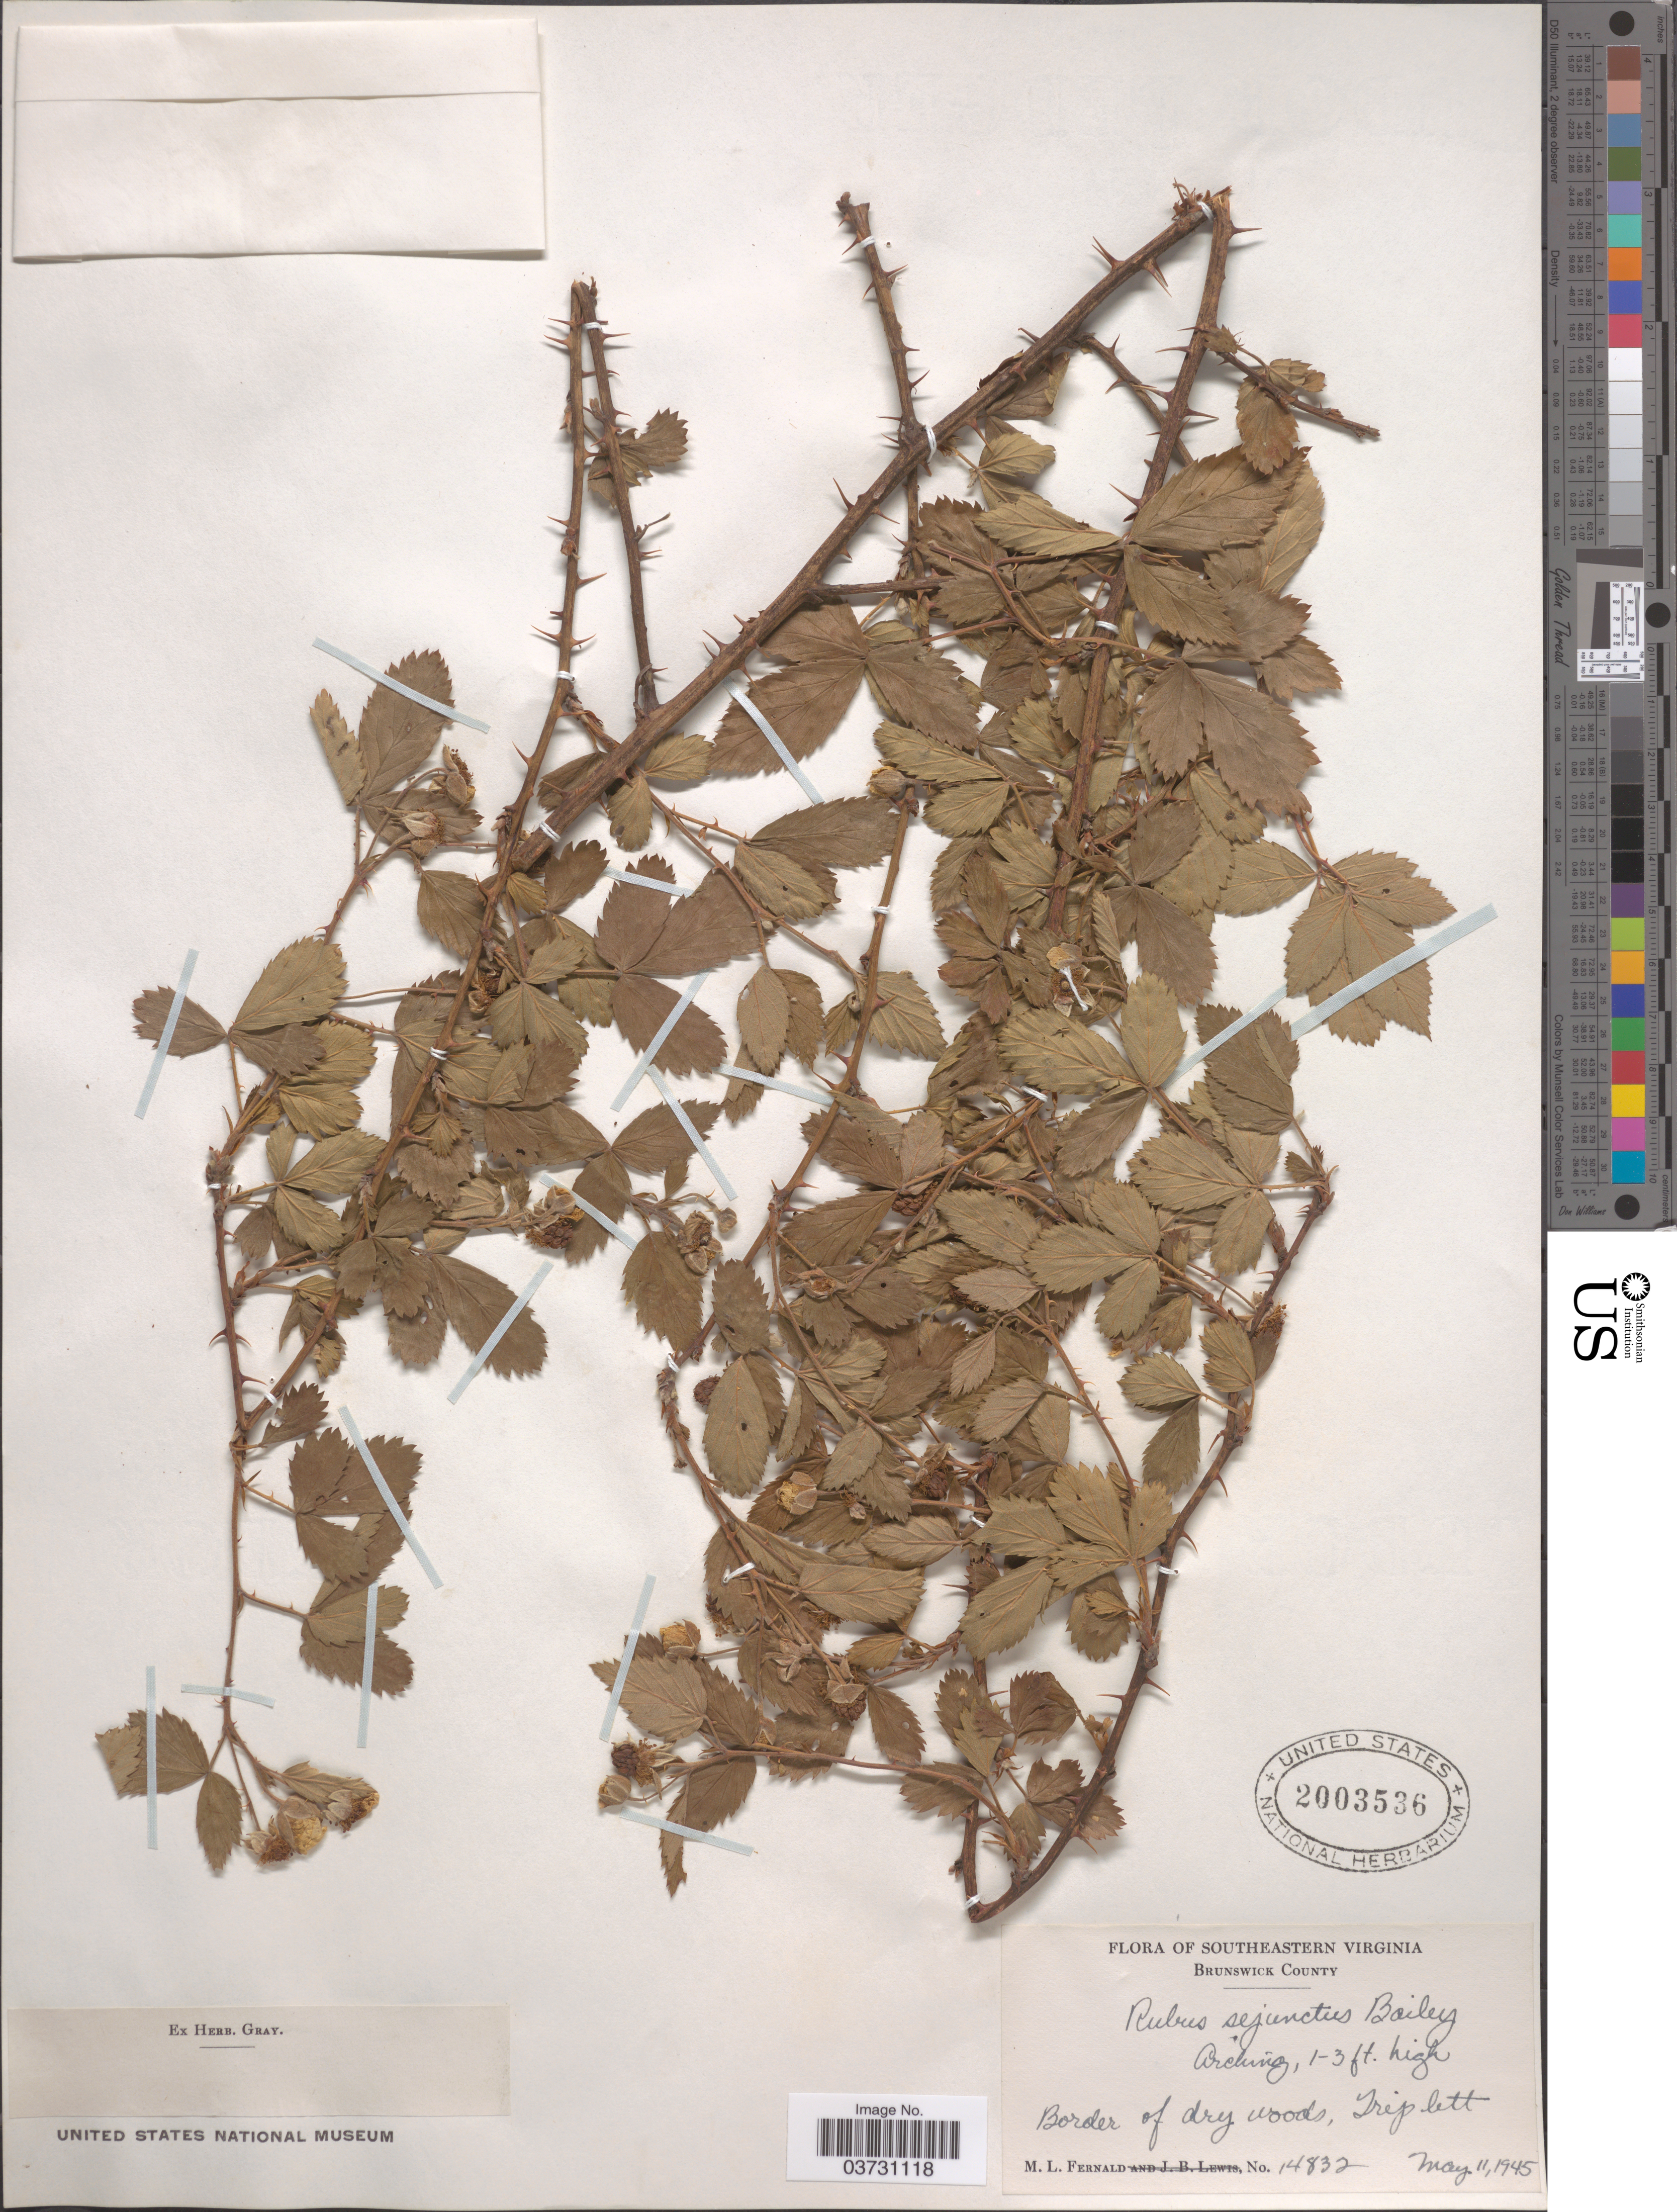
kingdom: Plantae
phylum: Tracheophyta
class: Magnoliopsida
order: Rosales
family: Rosaceae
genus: Rubus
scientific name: Rubus sejunctus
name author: L.H. Bailey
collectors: M. L. Fernald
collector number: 14832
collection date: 1945-05-11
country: United States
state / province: Virginia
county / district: Brunswick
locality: Southeastern Virginia. Brunswick County. Border of dry woods, Triplett.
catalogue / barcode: US 2003536